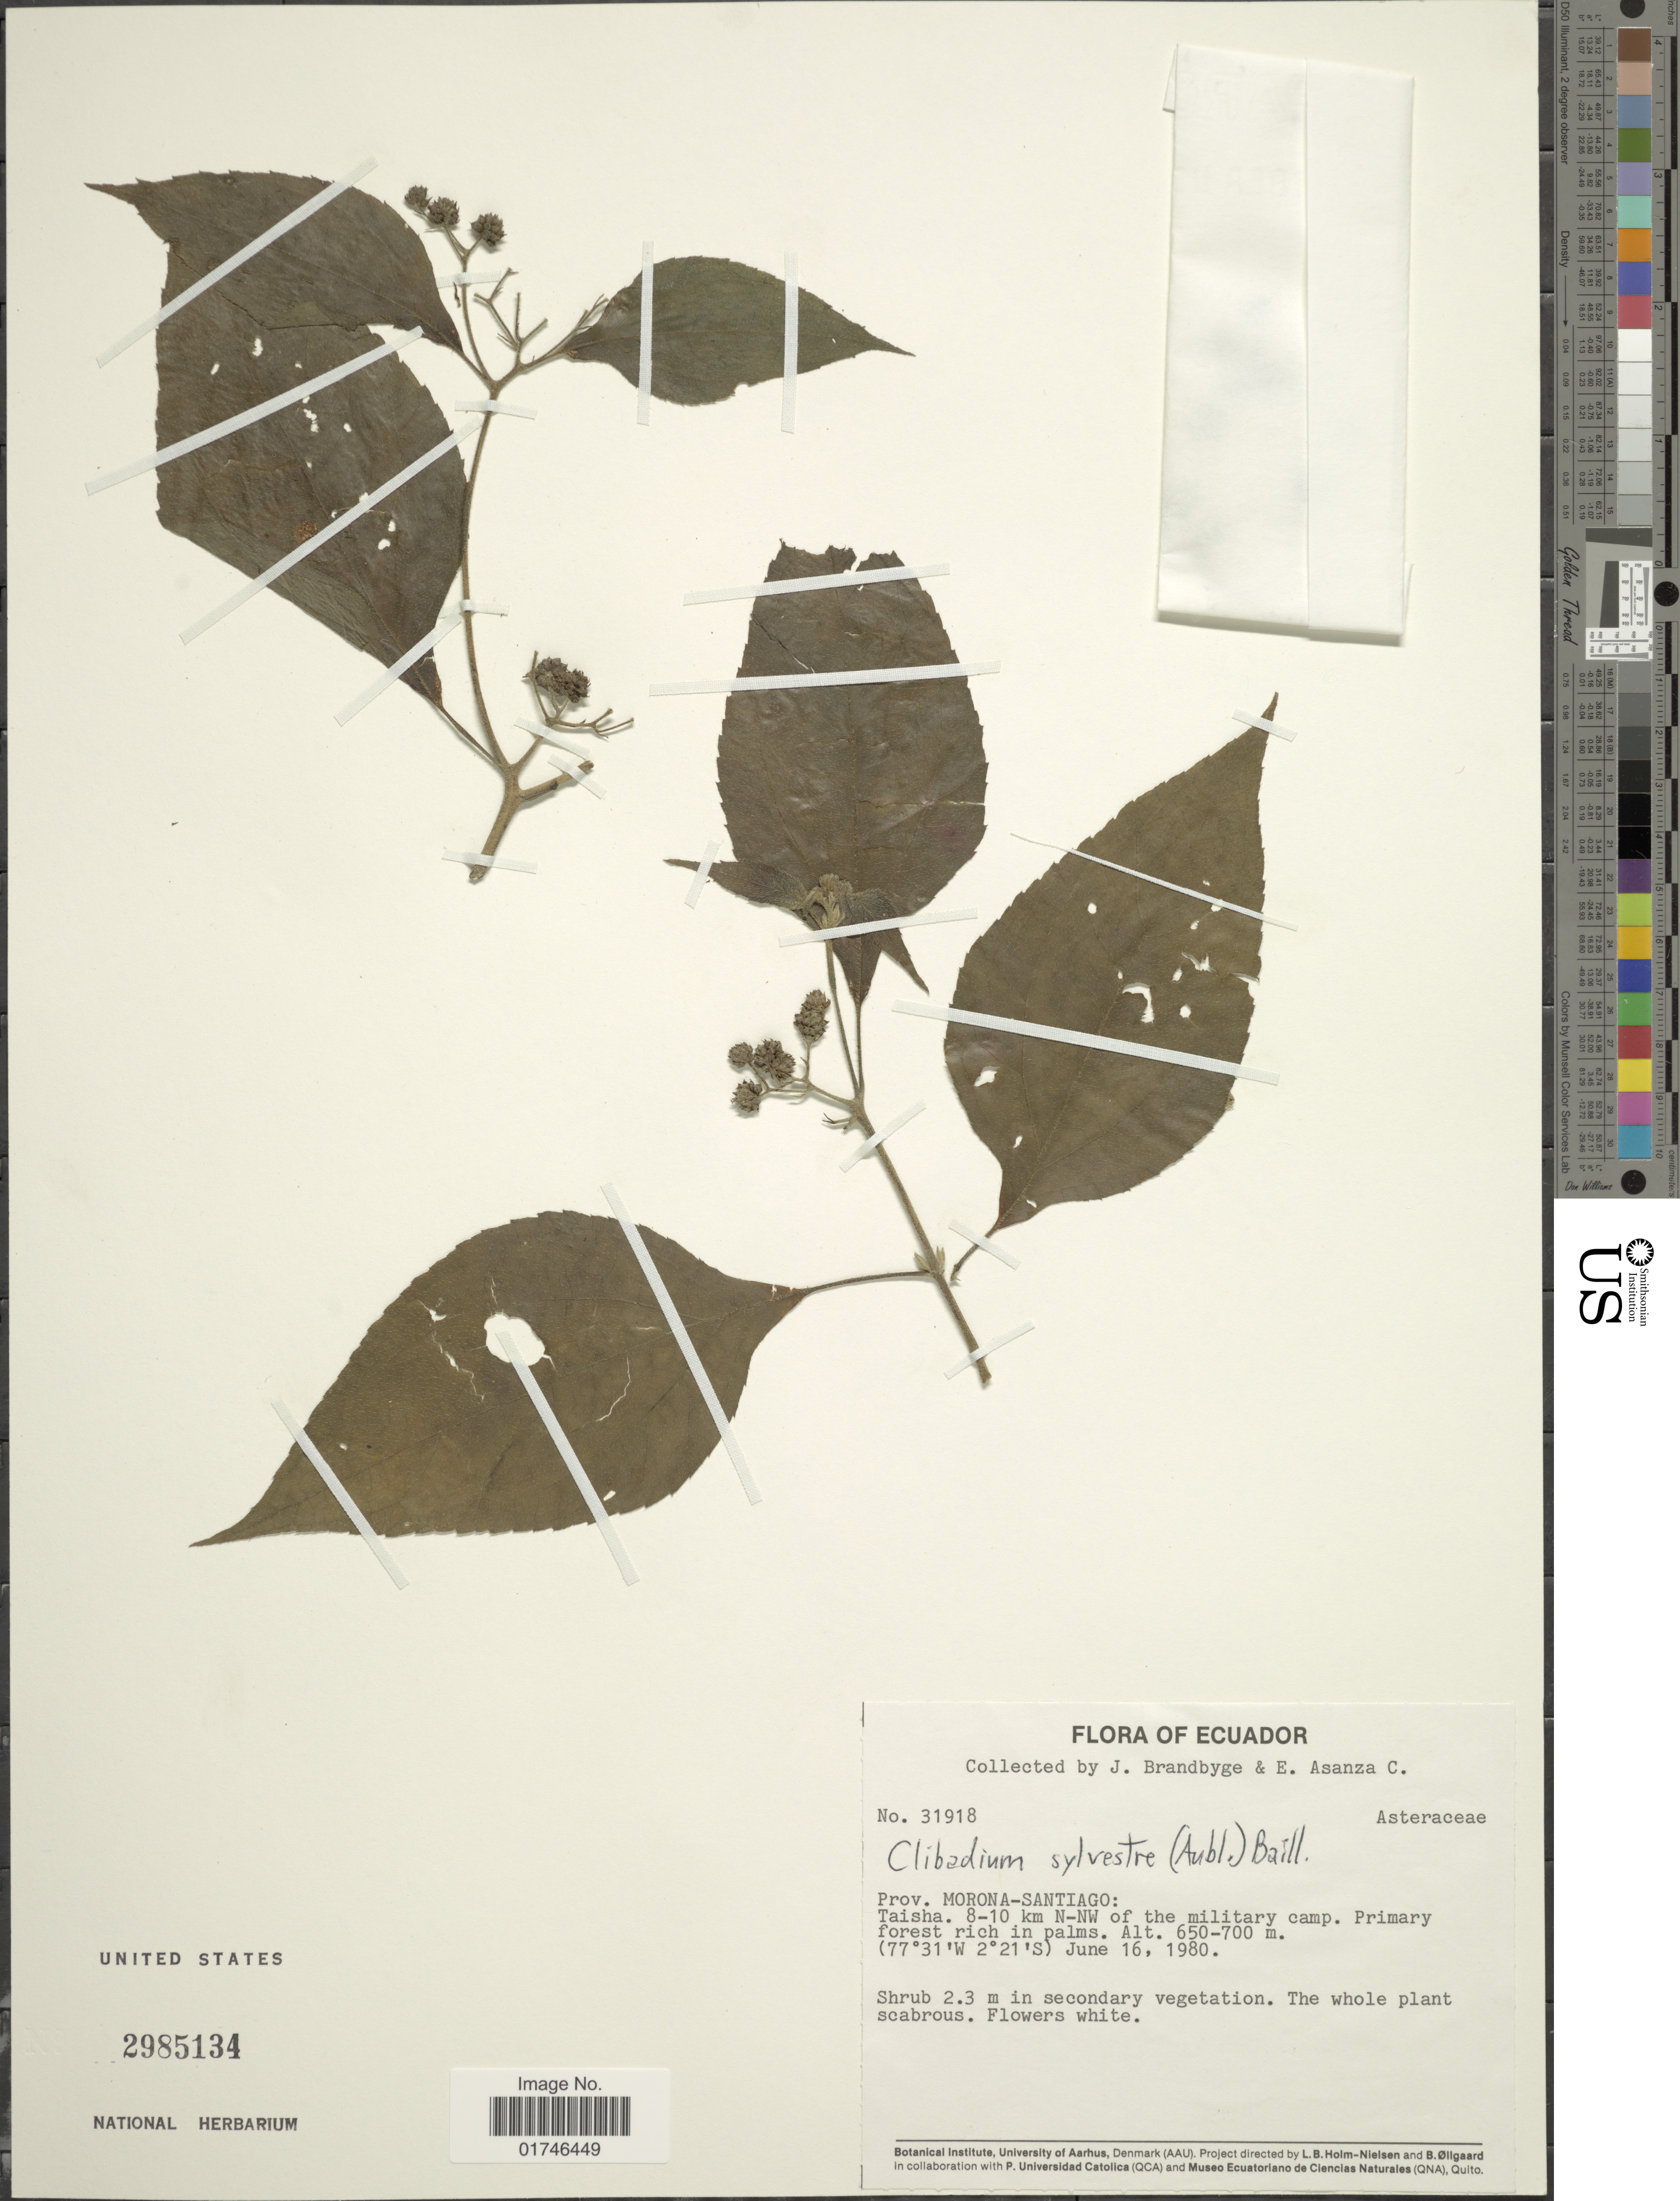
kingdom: Plantae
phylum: Tracheophyta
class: Magnoliopsida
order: Asterales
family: Asteraceae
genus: Clibadium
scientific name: Clibadium eggersii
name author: Hieron.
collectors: J. Brandbyge & E. Asanza C.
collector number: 31918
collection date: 1980-06-16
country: Ecuador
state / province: Morona-Santiago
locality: Prov. Morona-Santiago. Taisha. 8-10 km N-NW of the military camp.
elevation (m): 650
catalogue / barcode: US 2985134